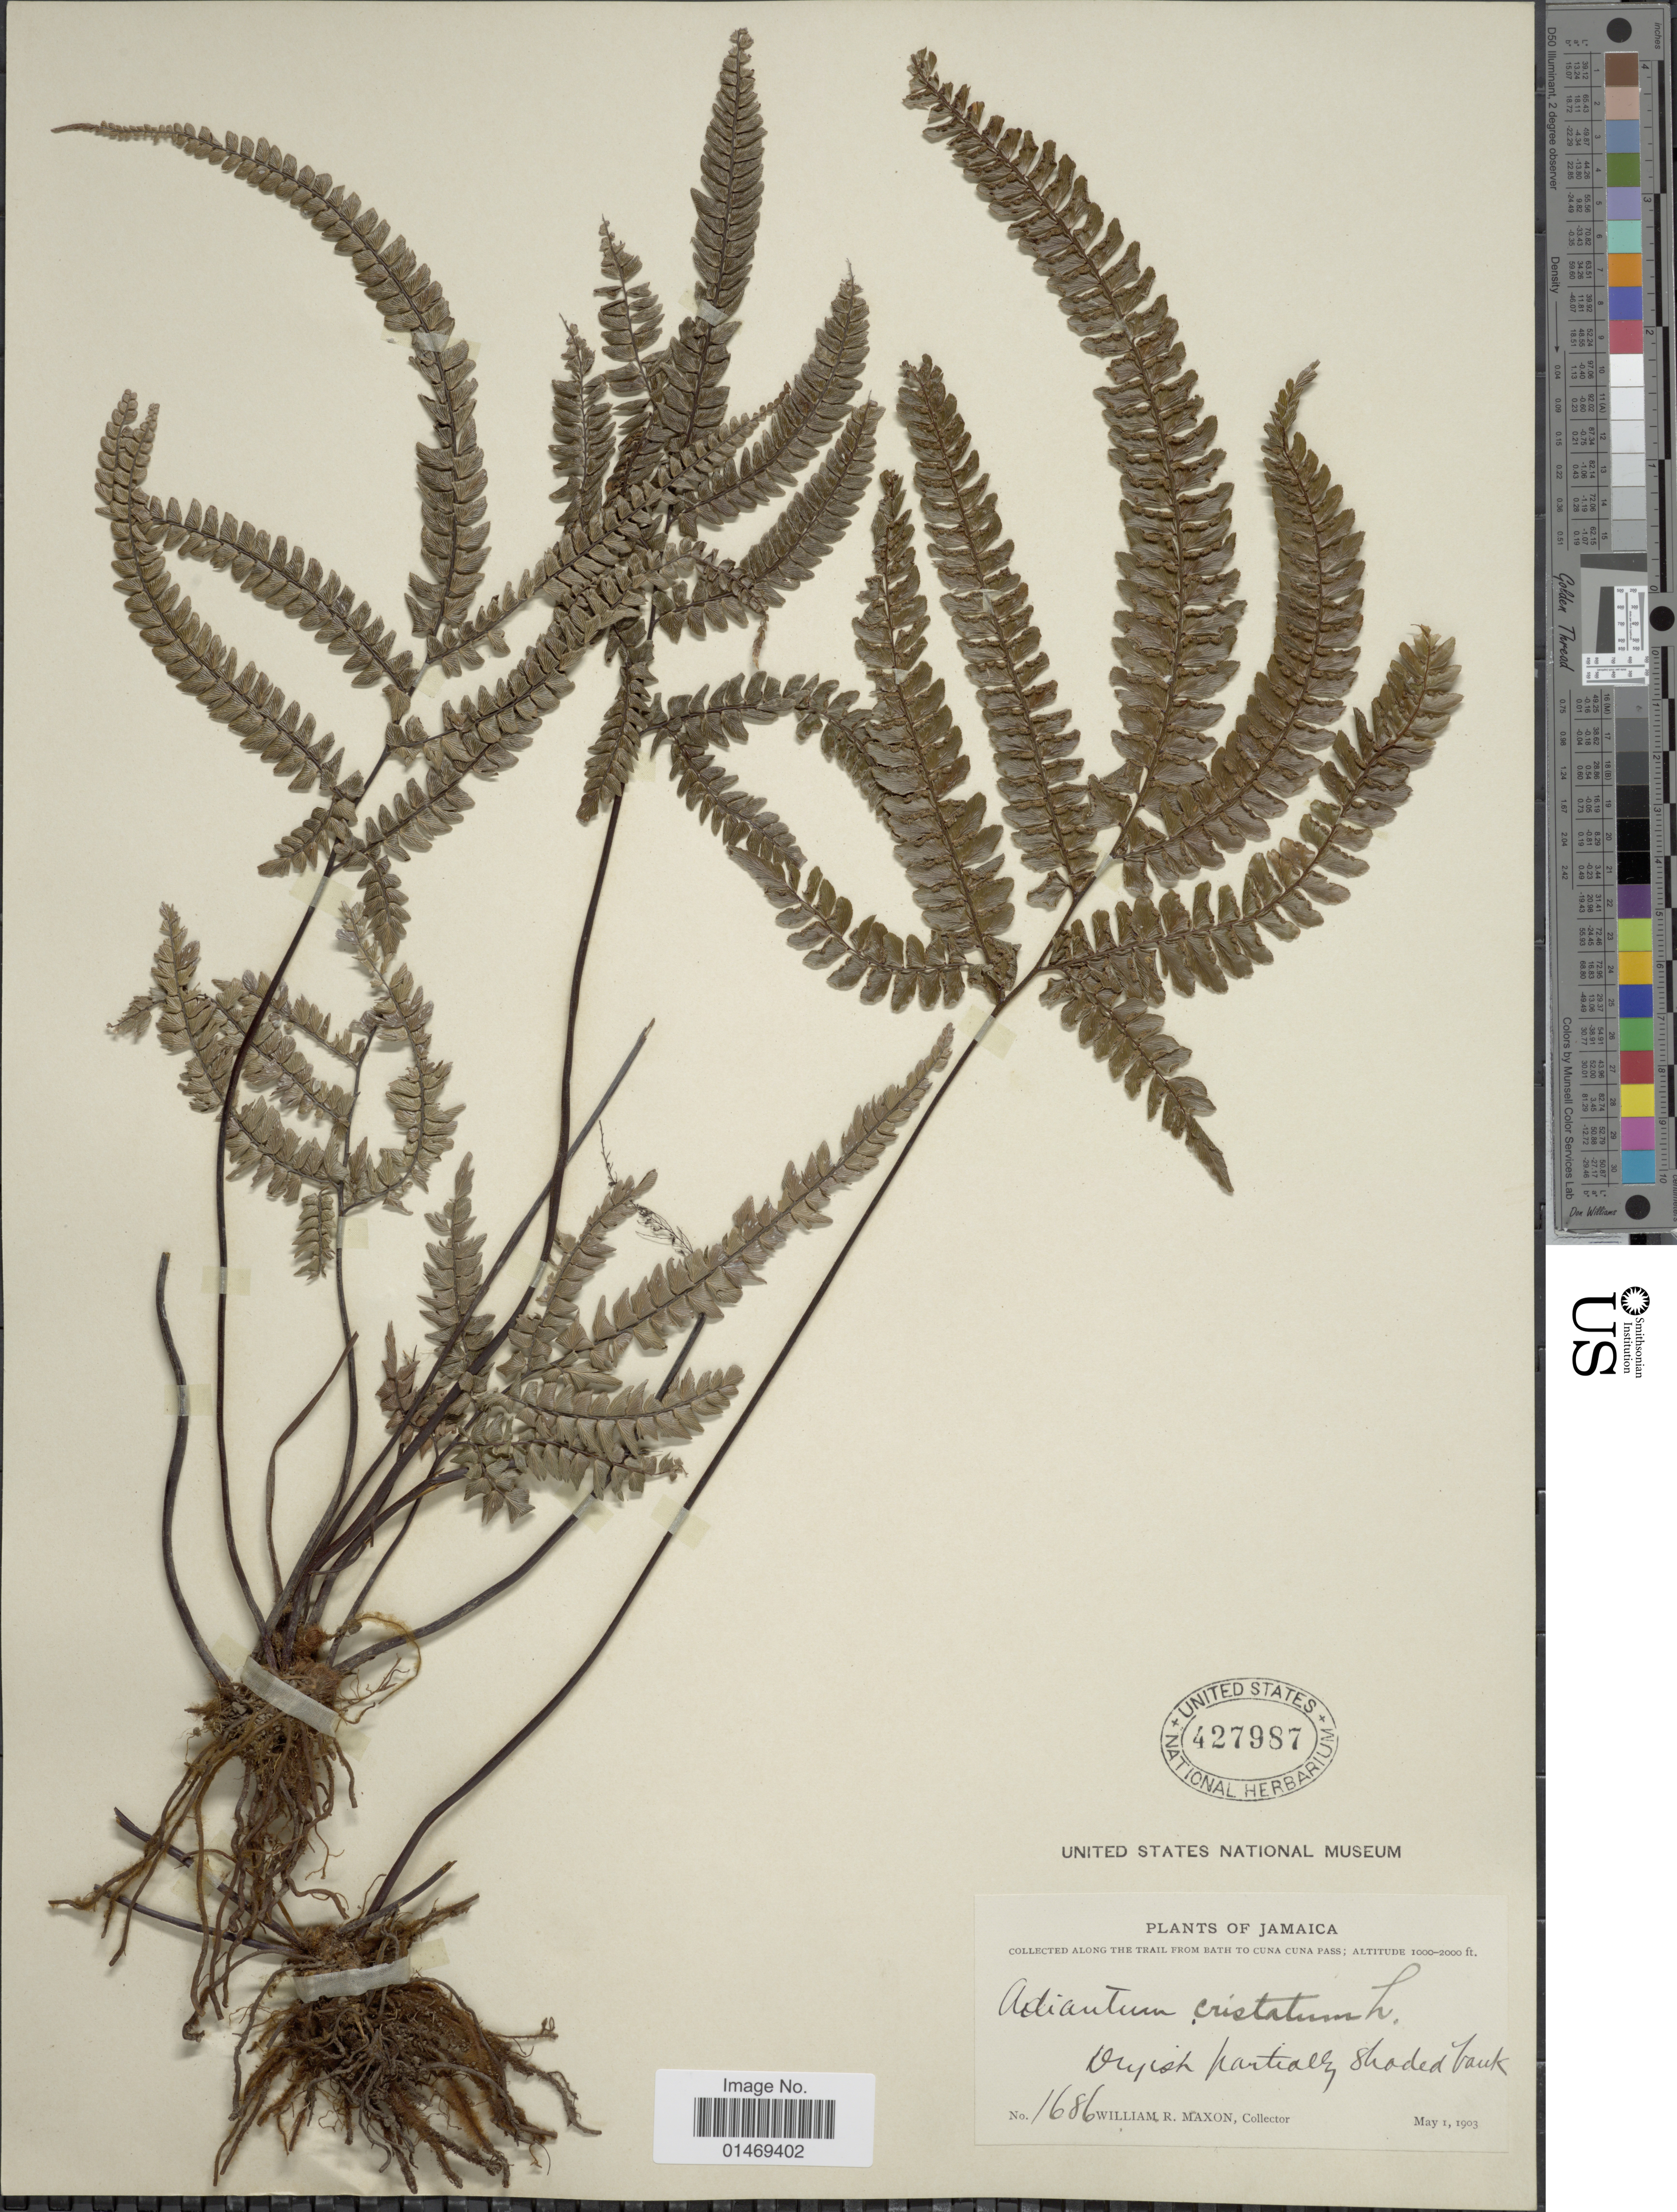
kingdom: Plantae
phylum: Tracheophyta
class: Polypodiopsida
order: Polypodiales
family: Pteridaceae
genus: Adiantum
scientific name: Adiantum pyramidale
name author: (L.) Willd.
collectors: W. R. Maxon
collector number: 1686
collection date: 1903-05-01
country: Jamaica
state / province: Saint Thomas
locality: Along the trail from Bath to Cuna Cuna Pass; dryish partially shaded bank.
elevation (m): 305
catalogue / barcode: US 427987